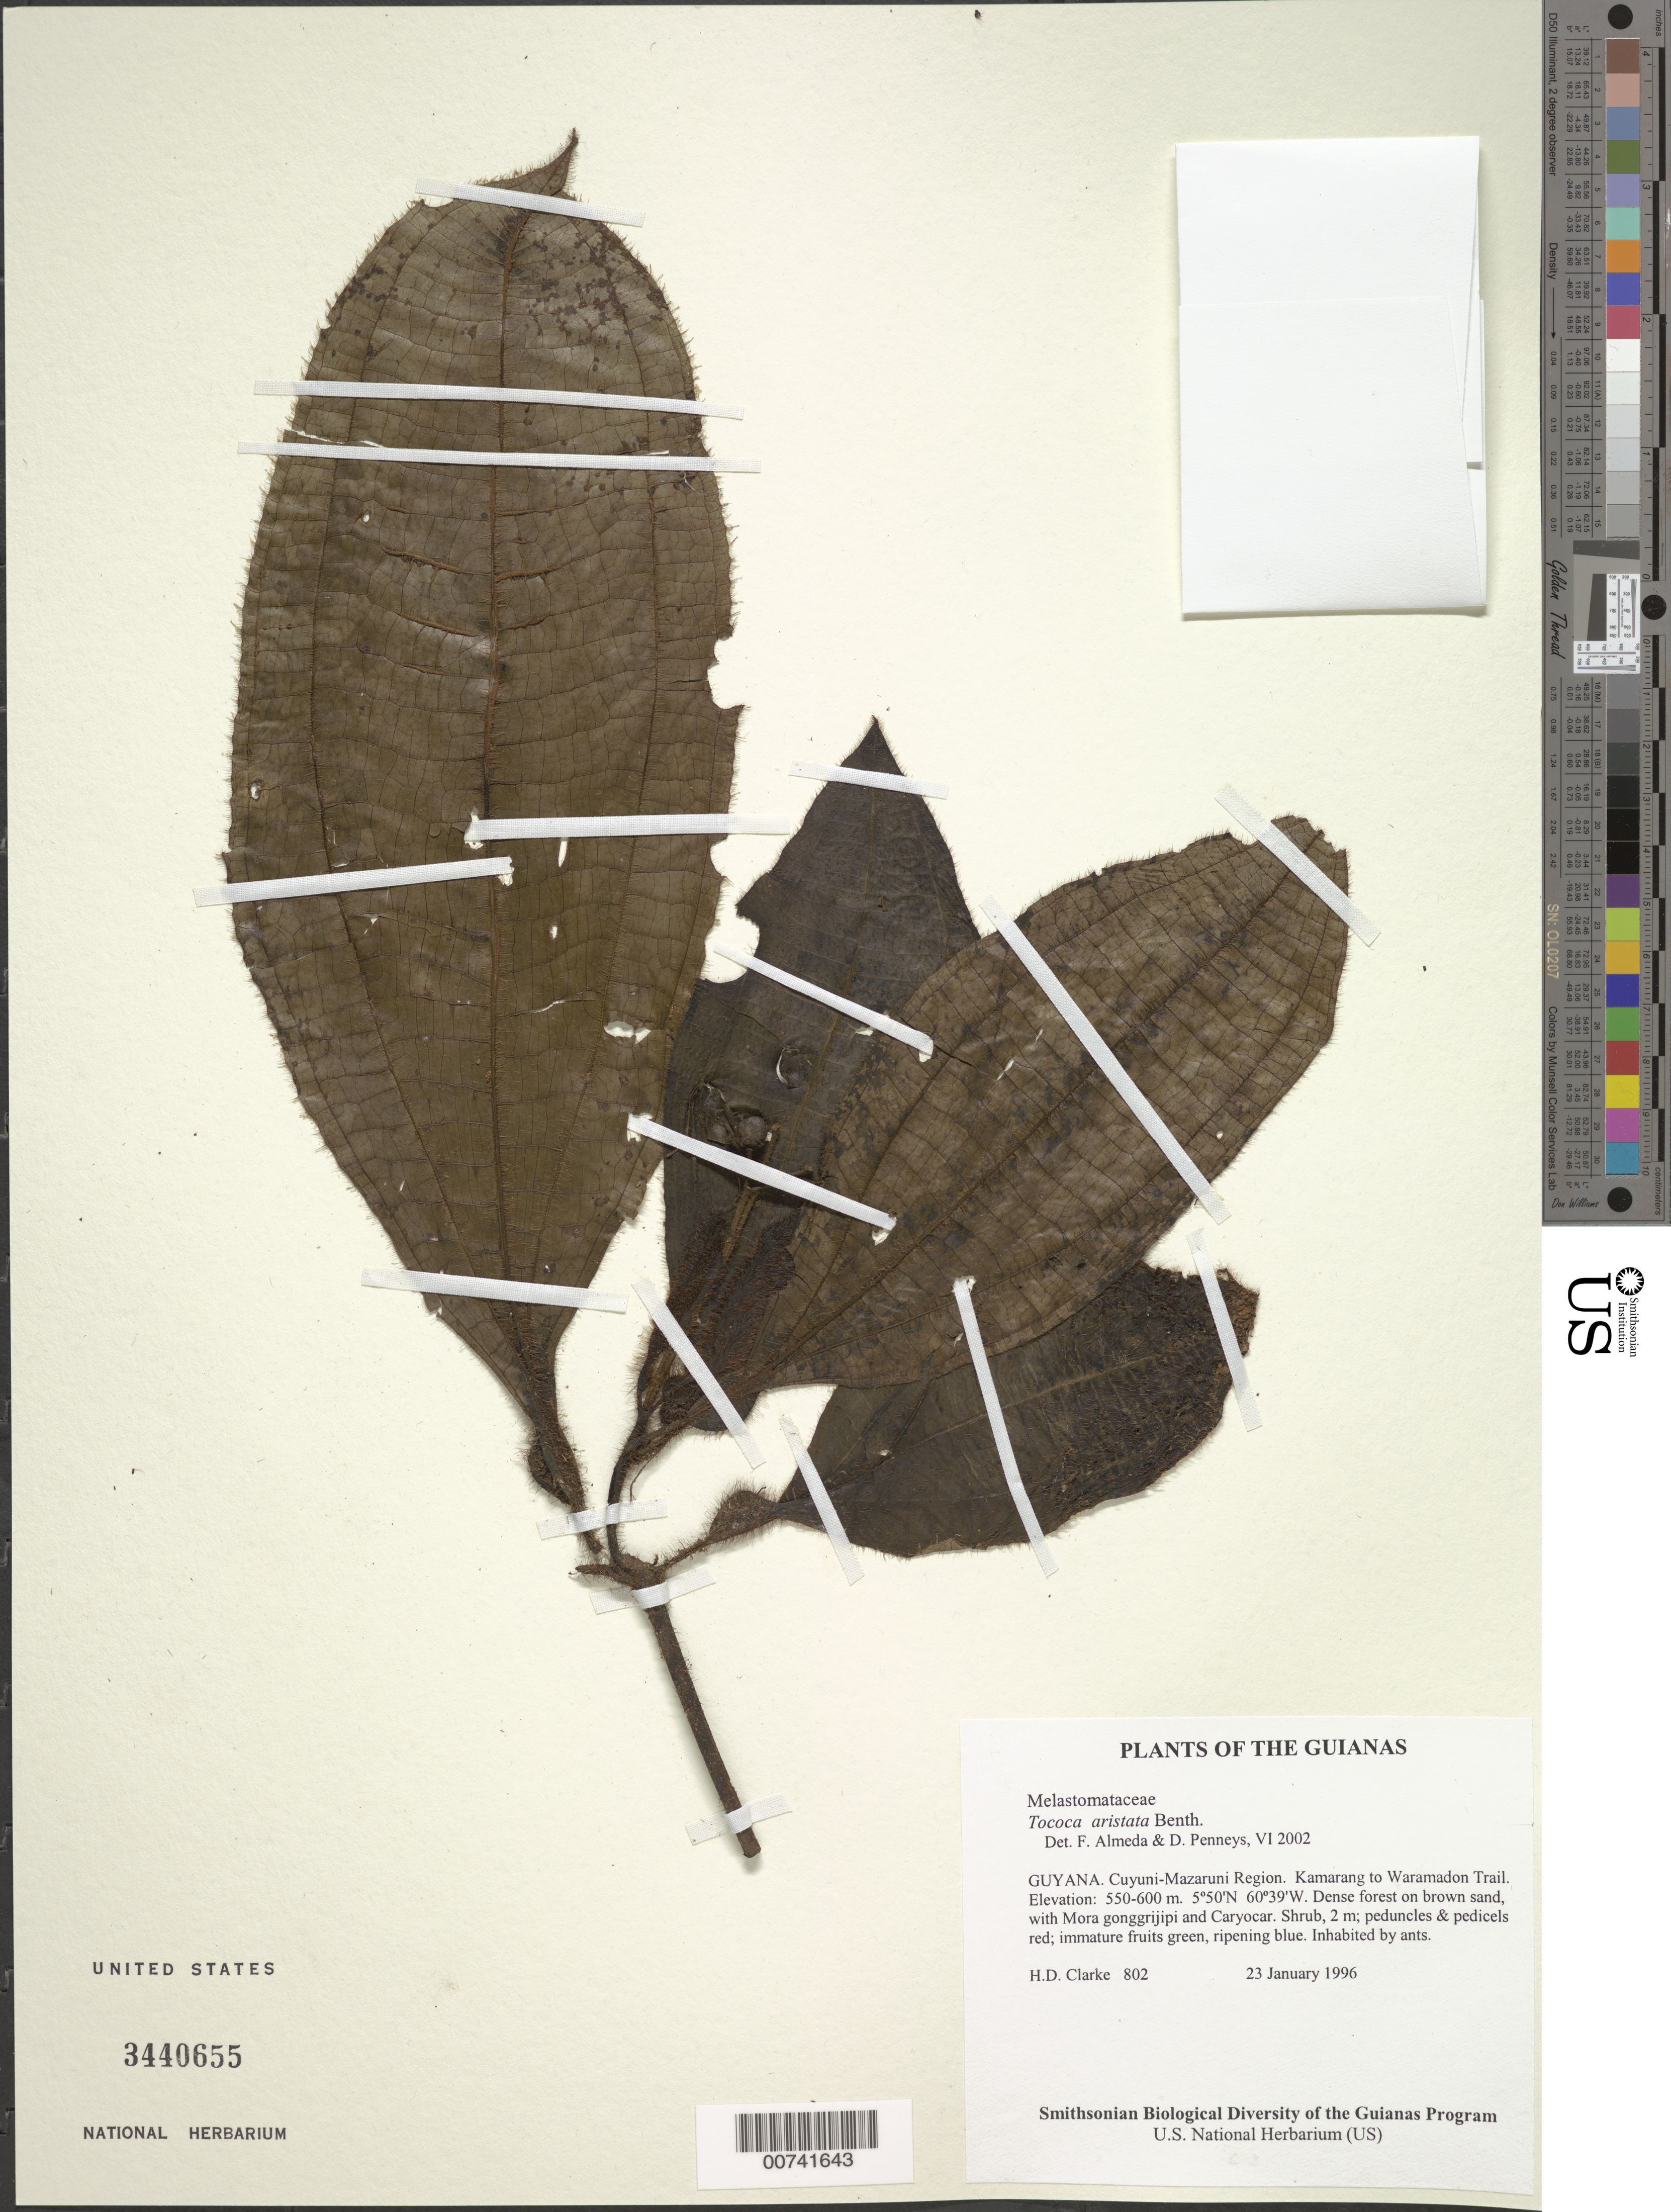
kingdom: Plantae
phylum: Tracheophyta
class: Magnoliopsida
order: Myrtales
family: Melastomataceae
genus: Tococa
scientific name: Tococa aristata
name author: Benth.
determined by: Almeda, F.; Penneys, D. S.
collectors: H. D. Clarke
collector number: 802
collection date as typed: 23 January 1996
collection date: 1996-01-23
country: Guyana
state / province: Cuyuni-Mazaruni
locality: Kamarang to Waramadon Trail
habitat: Dense forest on brown sand, with Mora gonggrijipi and Caryocar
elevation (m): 550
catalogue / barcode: US 3440655